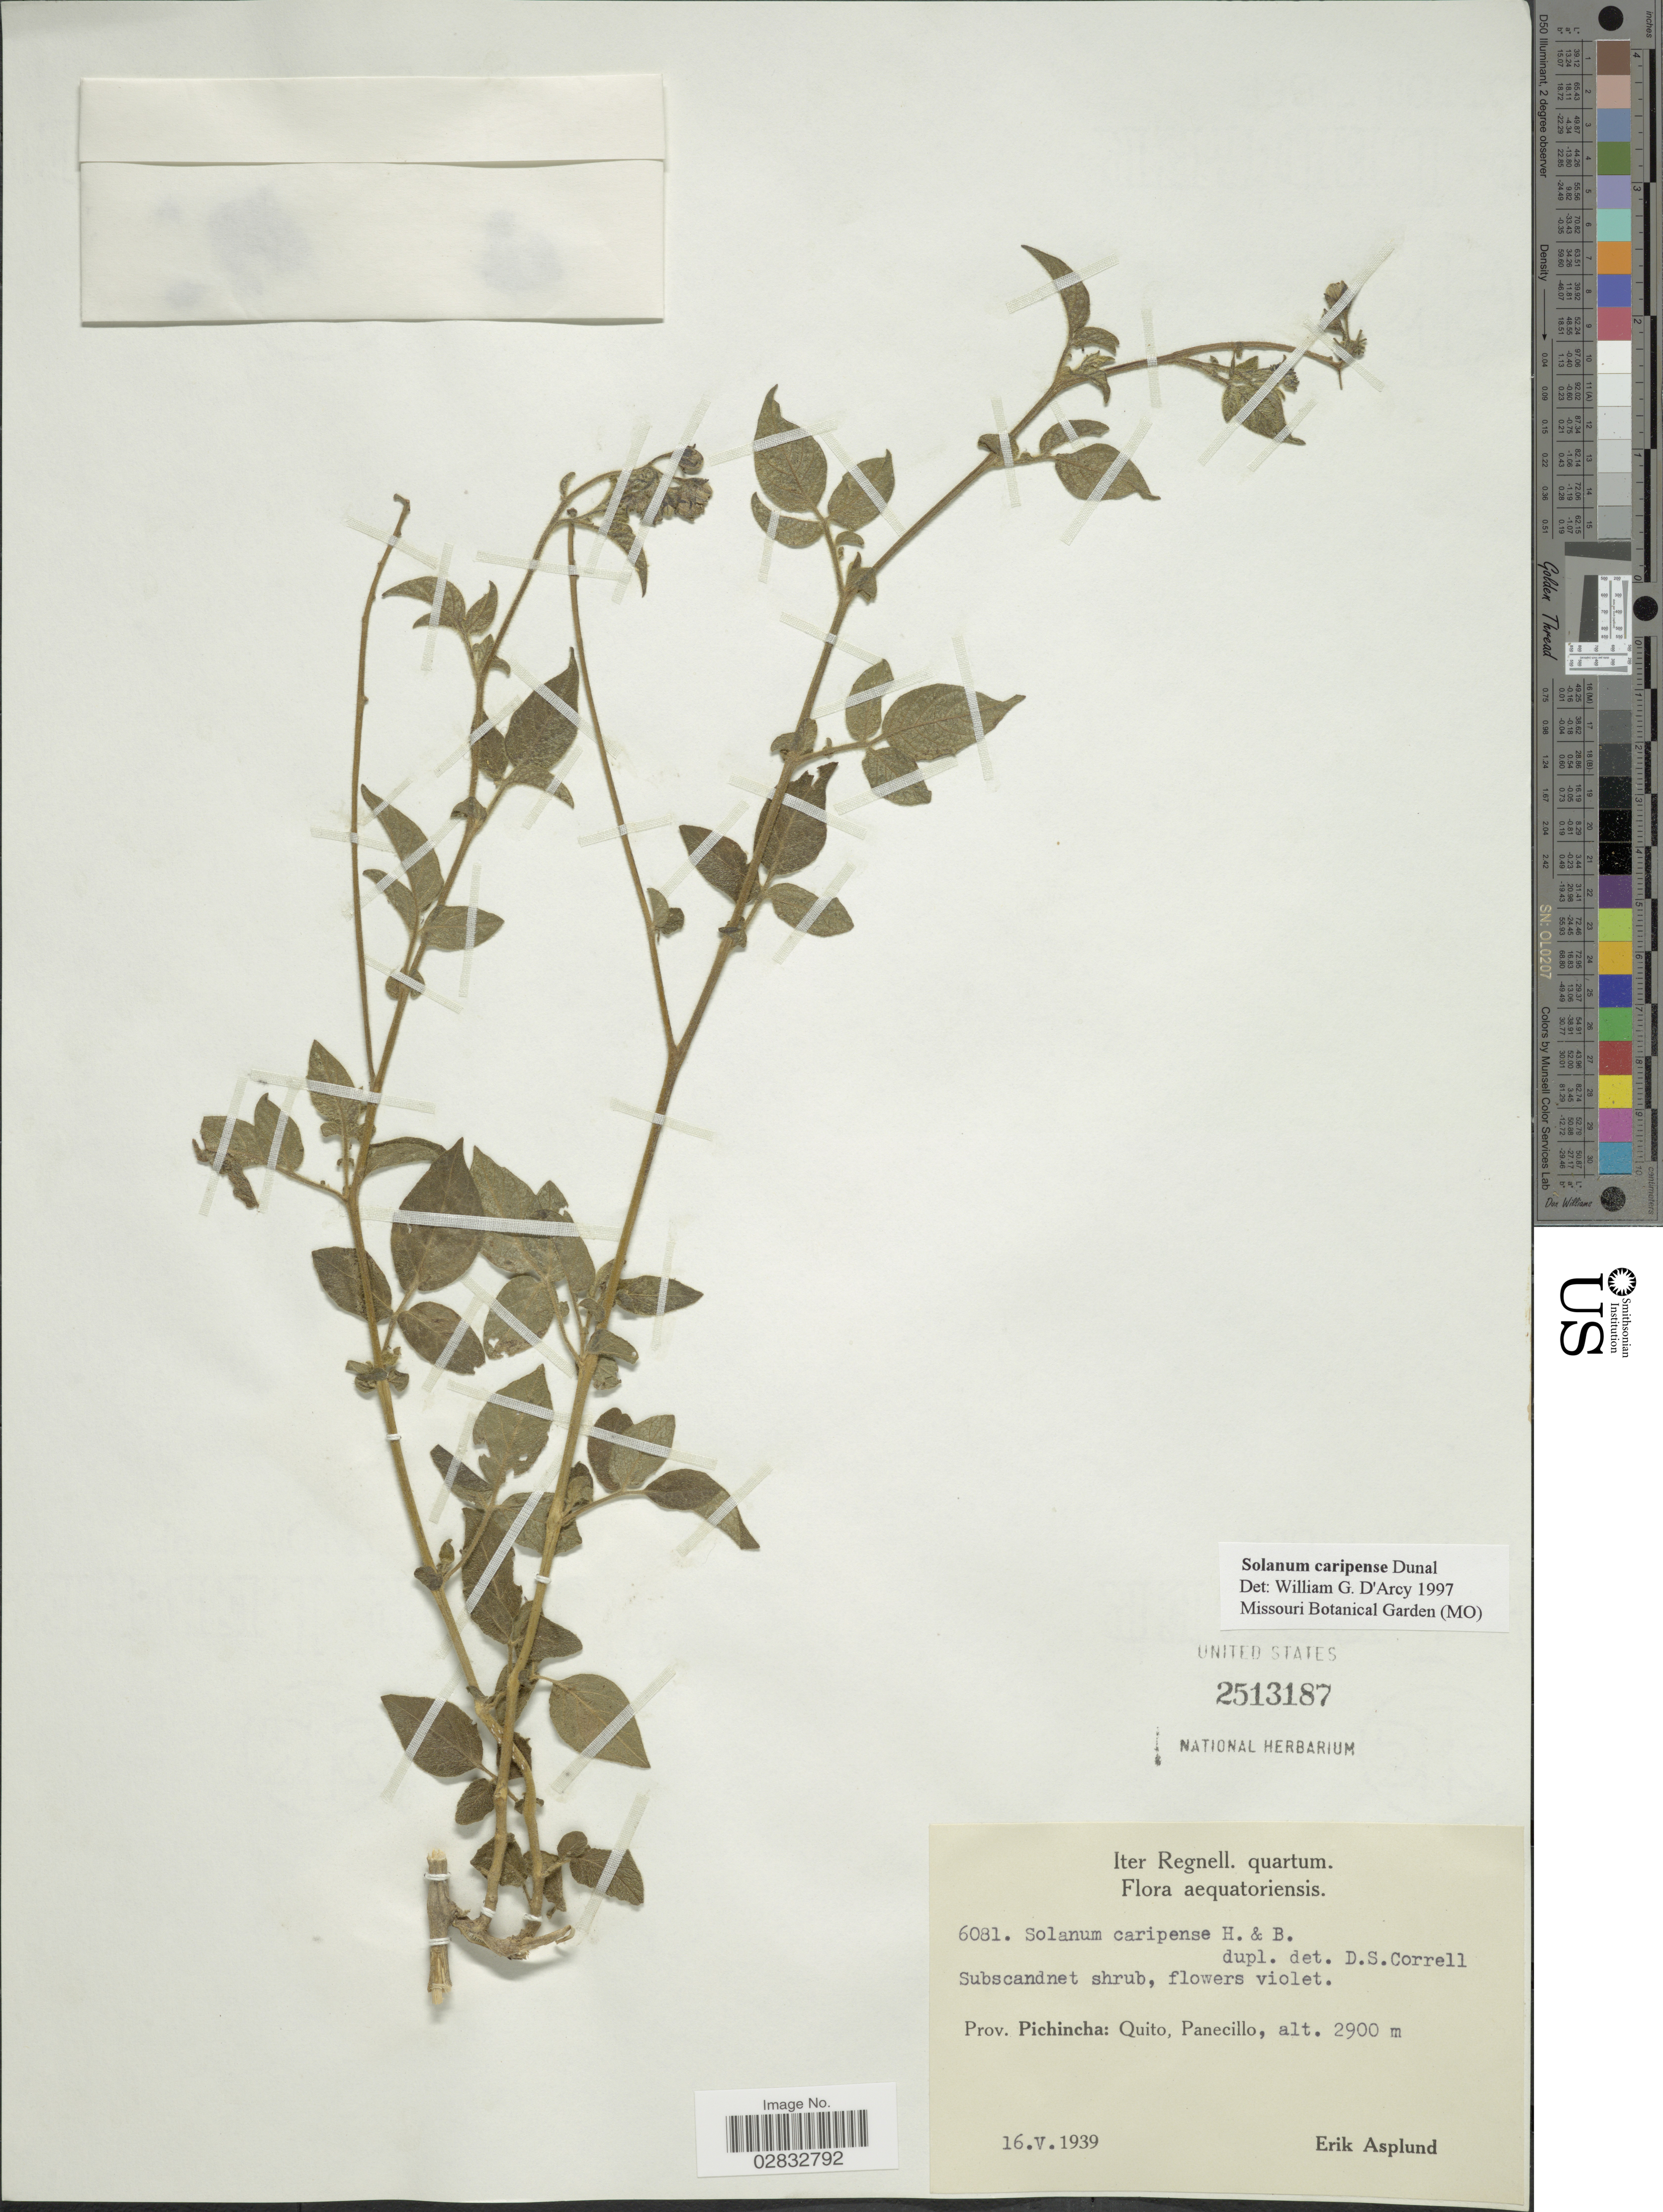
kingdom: Plantae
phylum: Tracheophyta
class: Magnoliopsida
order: Solanales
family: Solanaceae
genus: Solanum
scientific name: Solanum caripense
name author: Humb. & Bonpl. ex Dunal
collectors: E. Asplund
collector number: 6081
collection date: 1939-05-16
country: Ecuador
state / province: Pichincha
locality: Prov. Pichincha: Quito, Pancillo.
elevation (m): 2900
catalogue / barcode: US 2513187